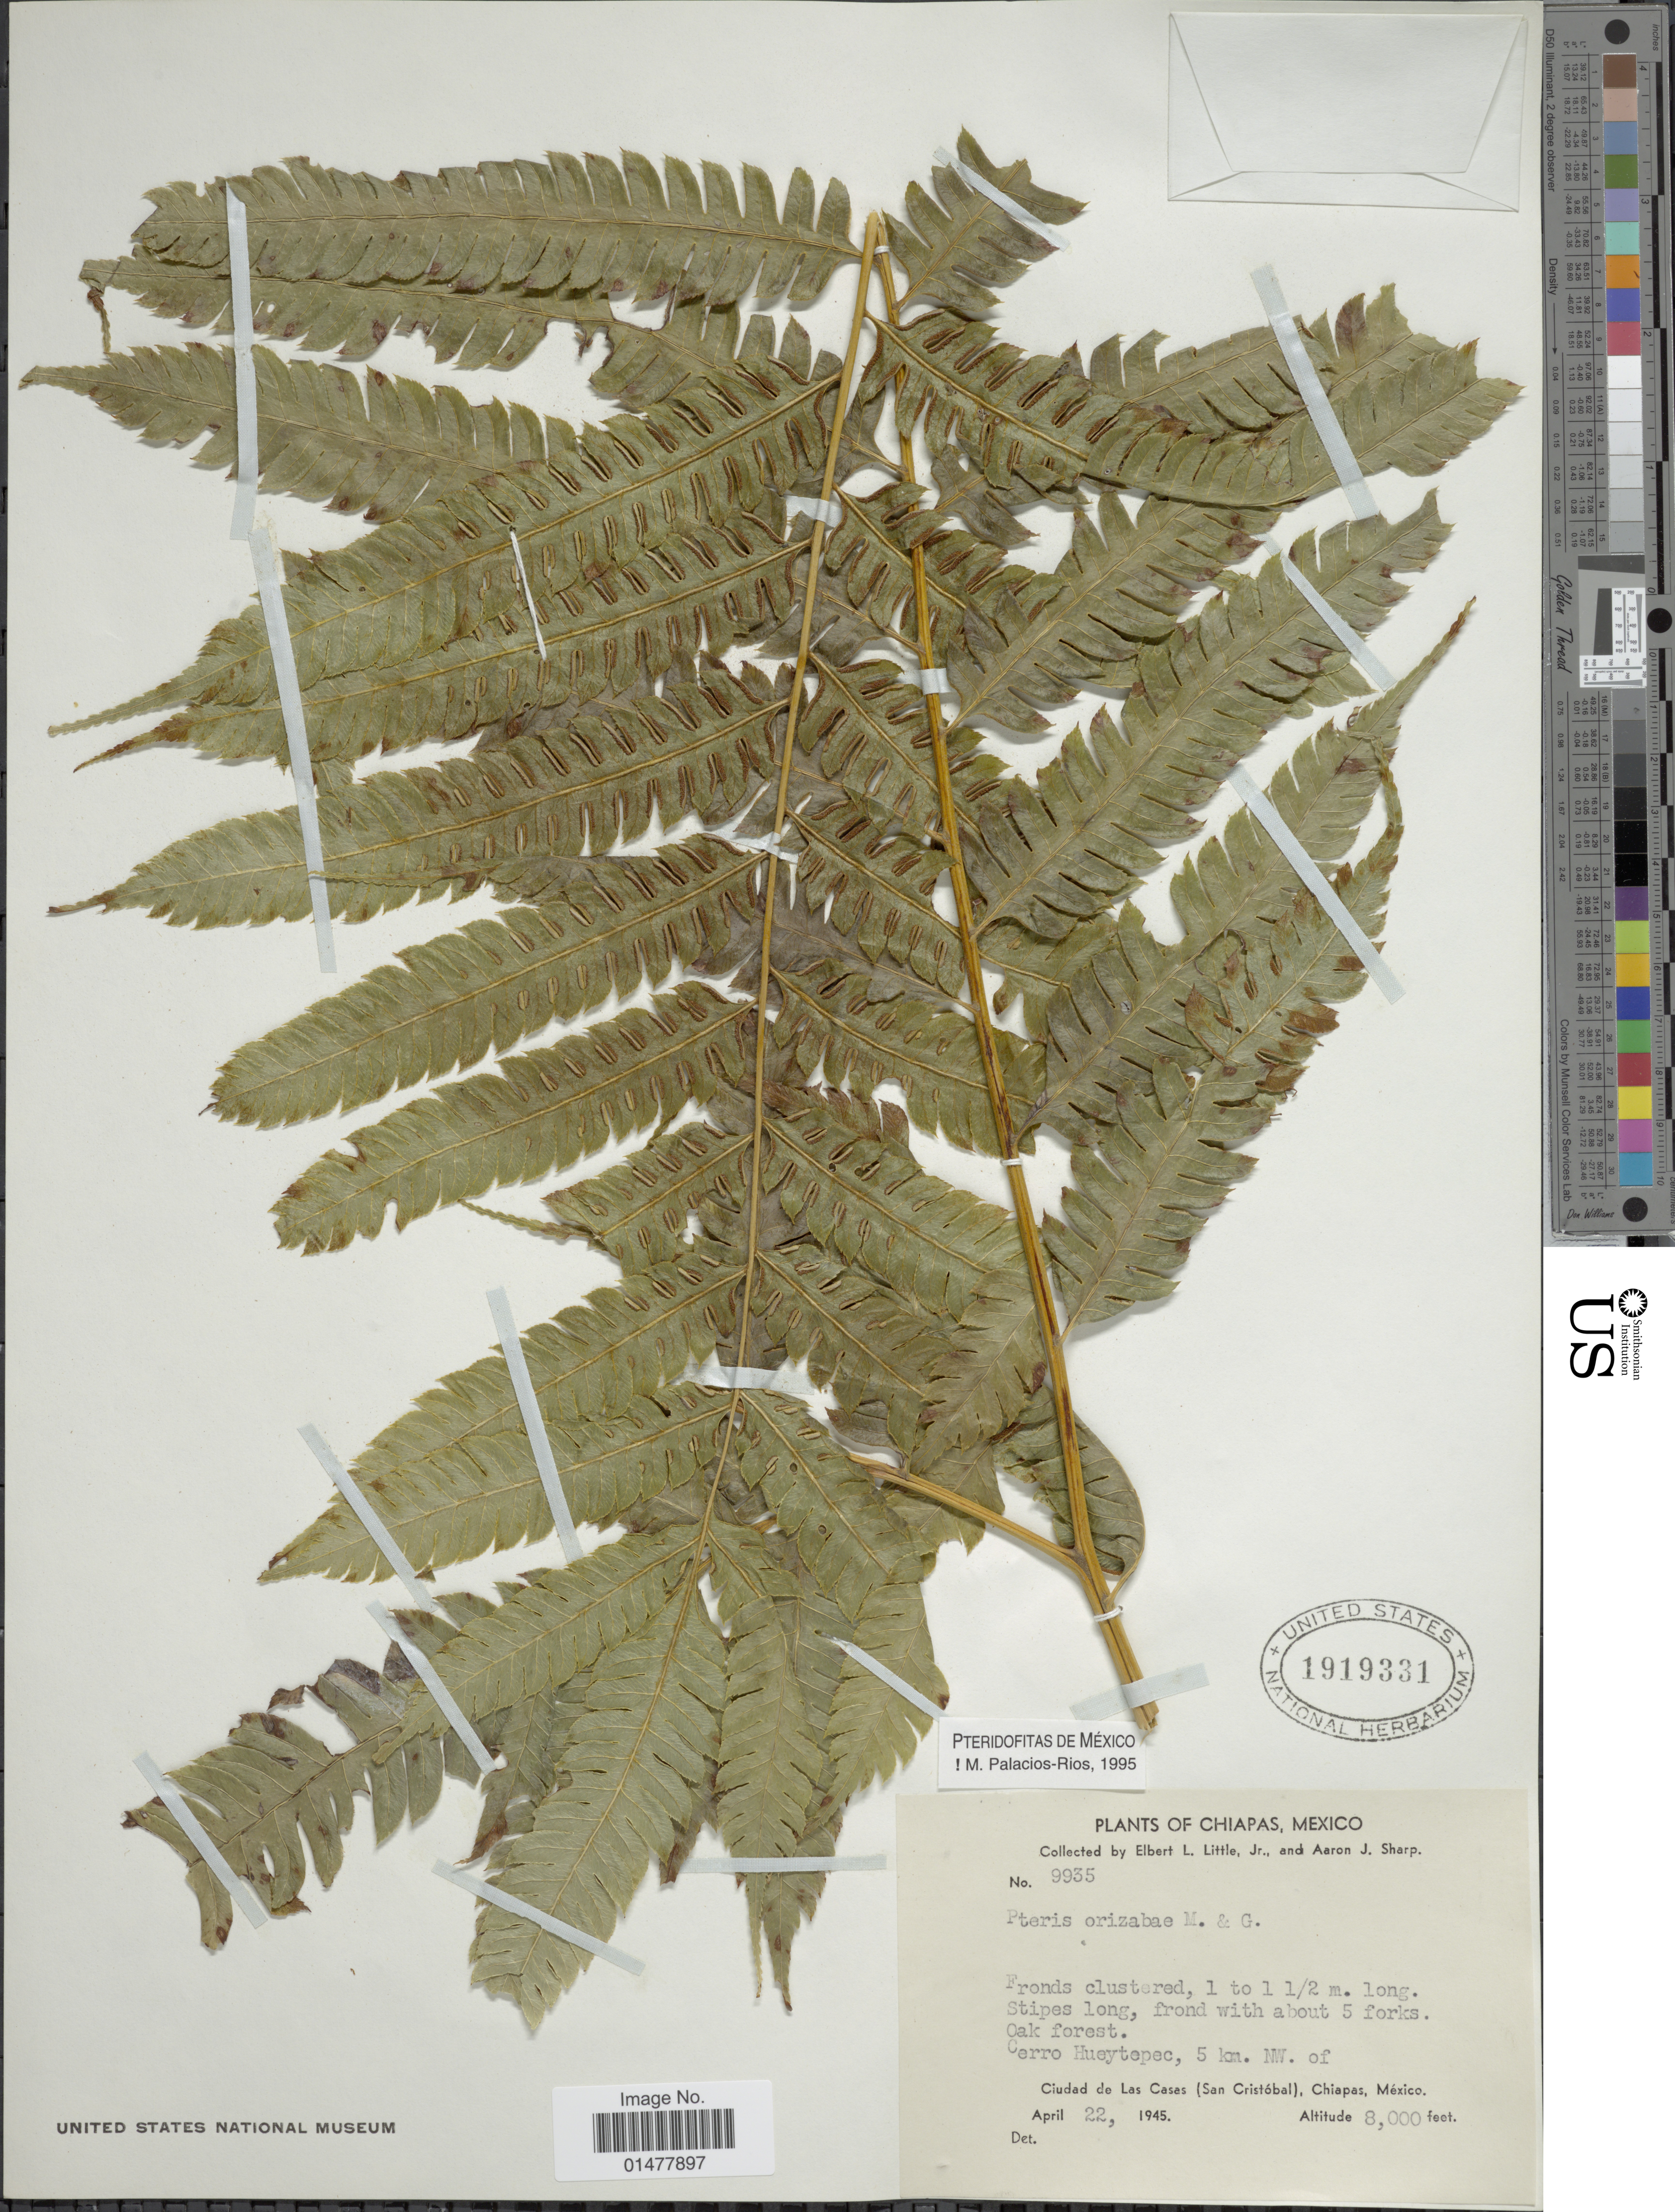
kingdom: Plantae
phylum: Tracheophyta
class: Polypodiopsida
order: Polypodiales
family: Pteridaceae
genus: Pteris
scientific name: Pteris orizabae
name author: M. Martens & Galeotti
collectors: E. L. Little & Mrs A. J. Sharp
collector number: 9935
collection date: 1945-04-22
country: Mexico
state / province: Chiapas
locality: Plants of Chiapas, Oak Forest, Cerro Hueytepec, 5km NW of Ciudad de las Casas(San Cristobal)Chiapas, Mexico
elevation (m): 2438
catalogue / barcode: US 1919331